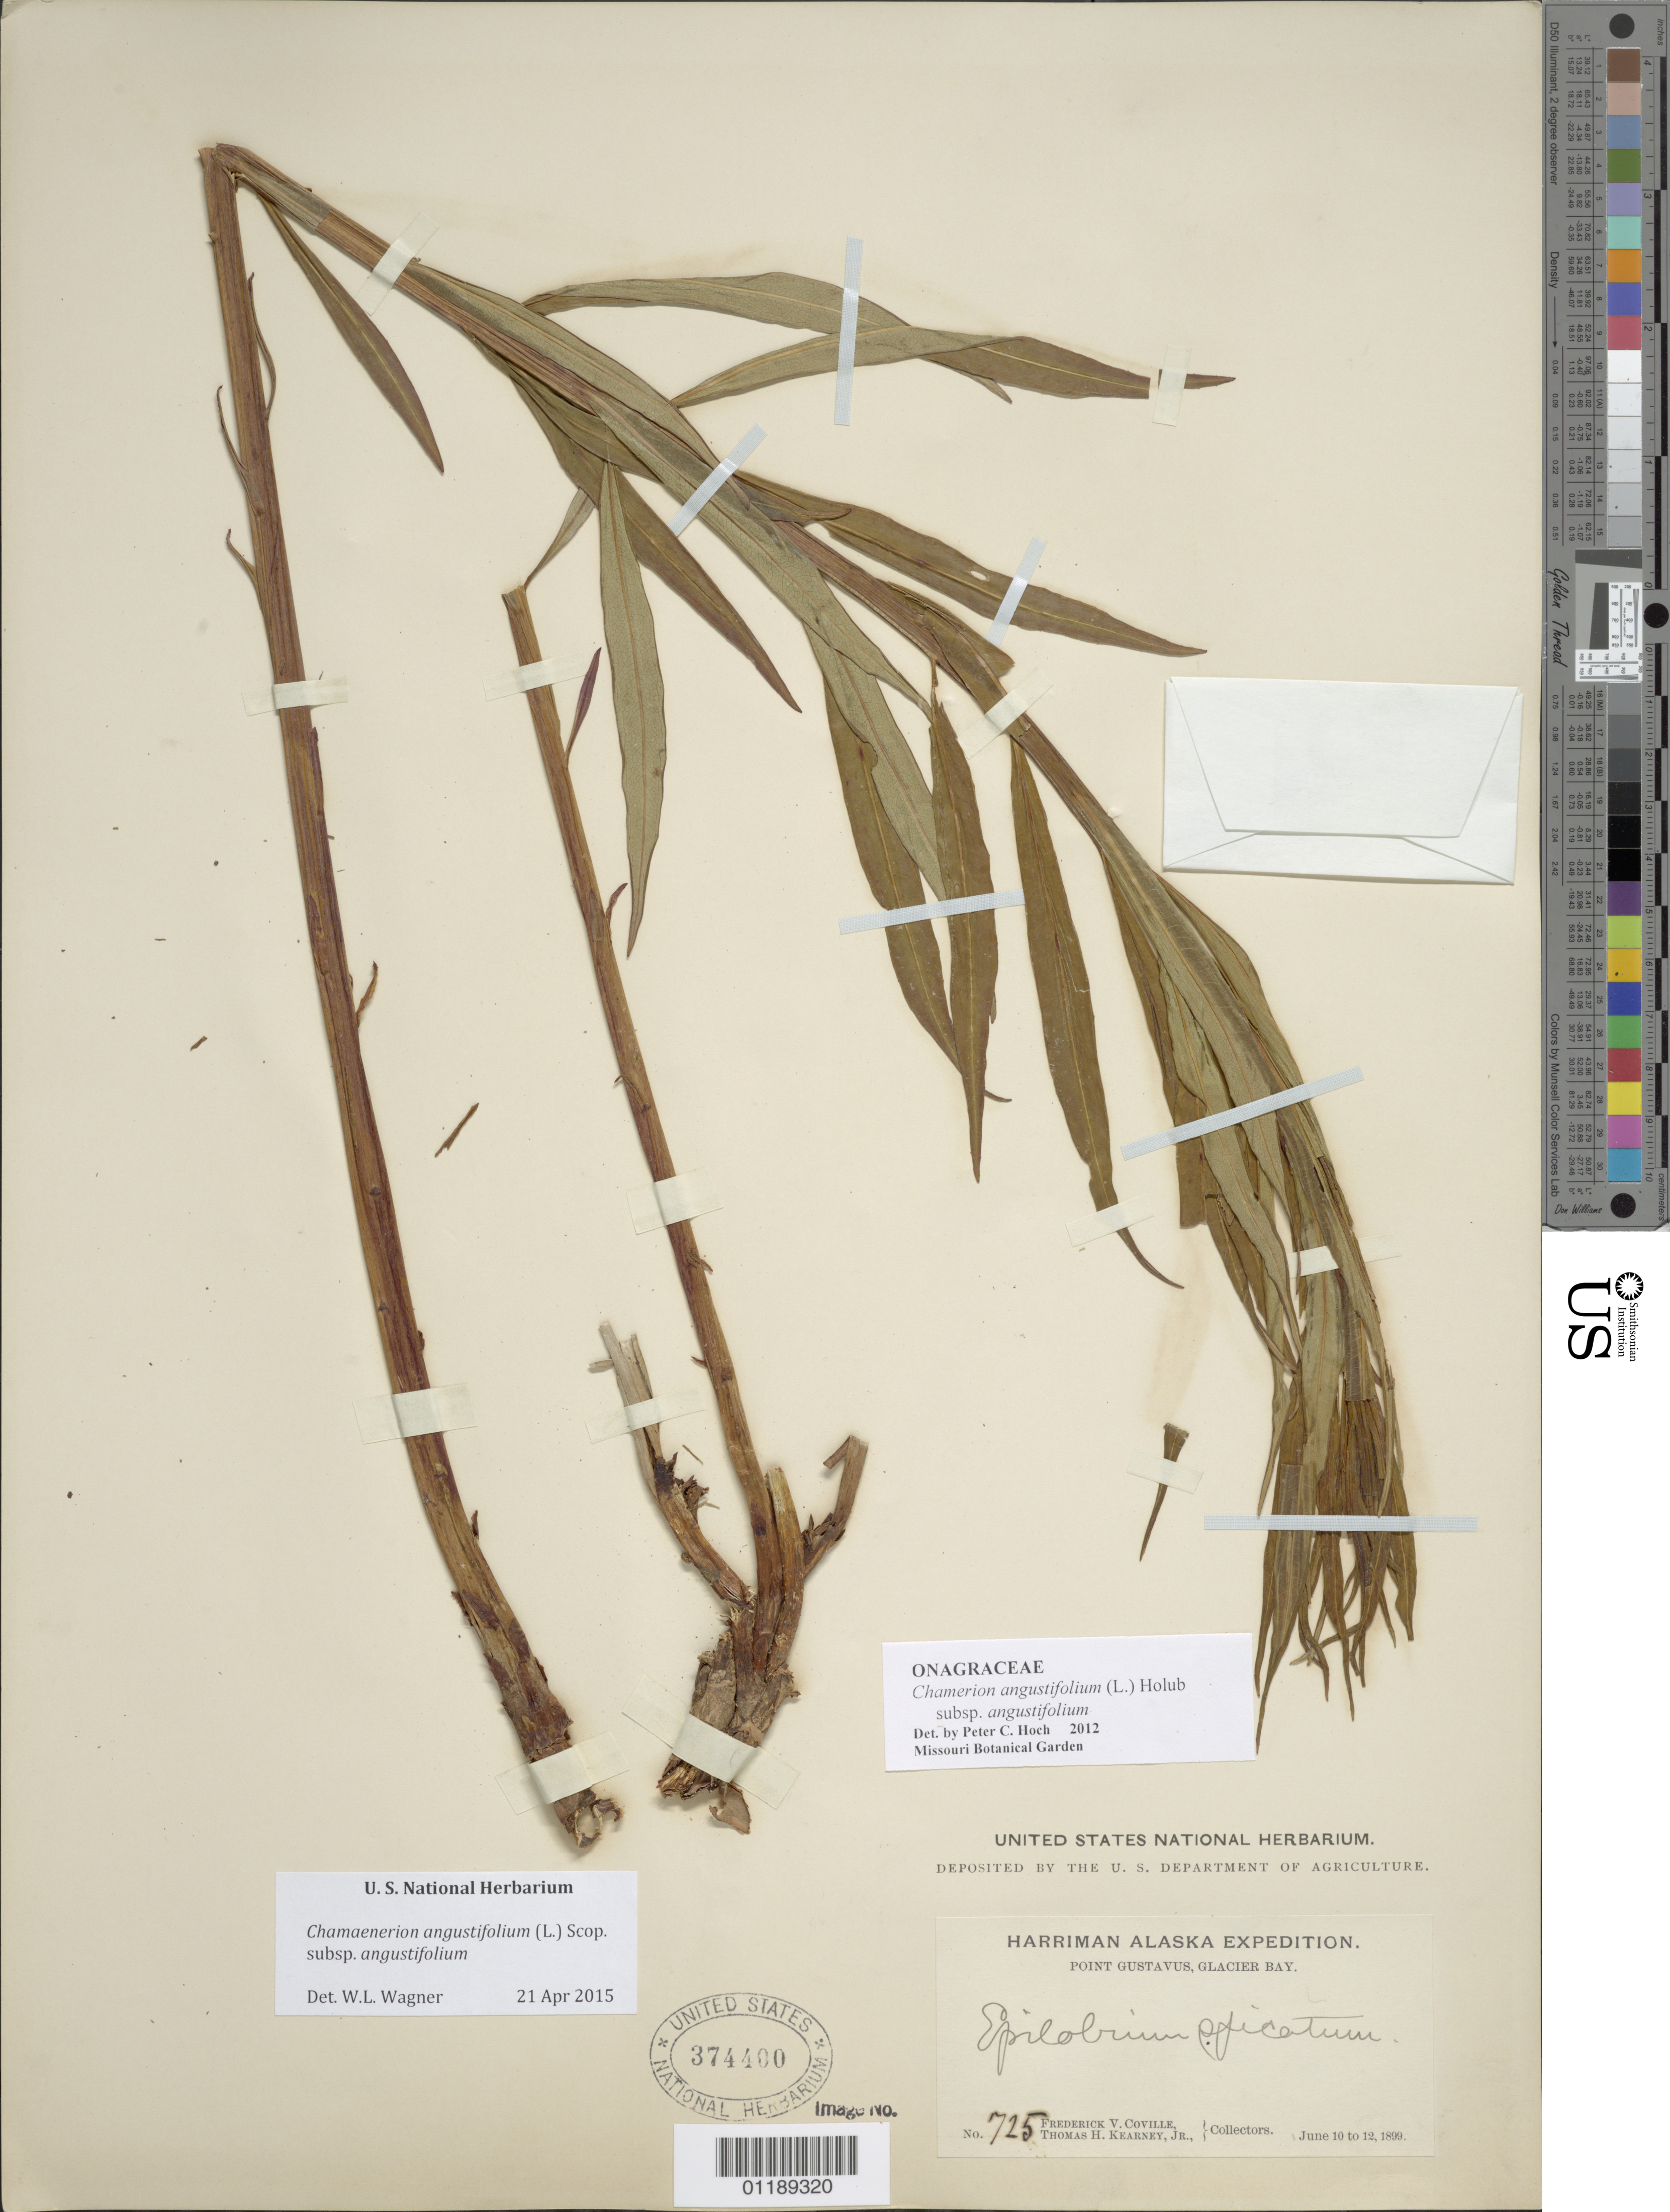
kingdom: Plantae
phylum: Tracheophyta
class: Magnoliopsida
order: Myrtales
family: Onagraceae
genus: Chamaenerion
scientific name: Chamaenerion angustifolium subsp. angustifolium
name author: (L.) Scop.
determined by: Wagner, W. L., (BOT), Smithsonian Institution - National Museum of Natural History (UNITED STATES)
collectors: F. V. Coville & T. H. Kearney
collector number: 725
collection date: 1899-06-10/1899-06-12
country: United States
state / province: Alaska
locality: Point Gustavus, Glacier Bay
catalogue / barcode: US 374400